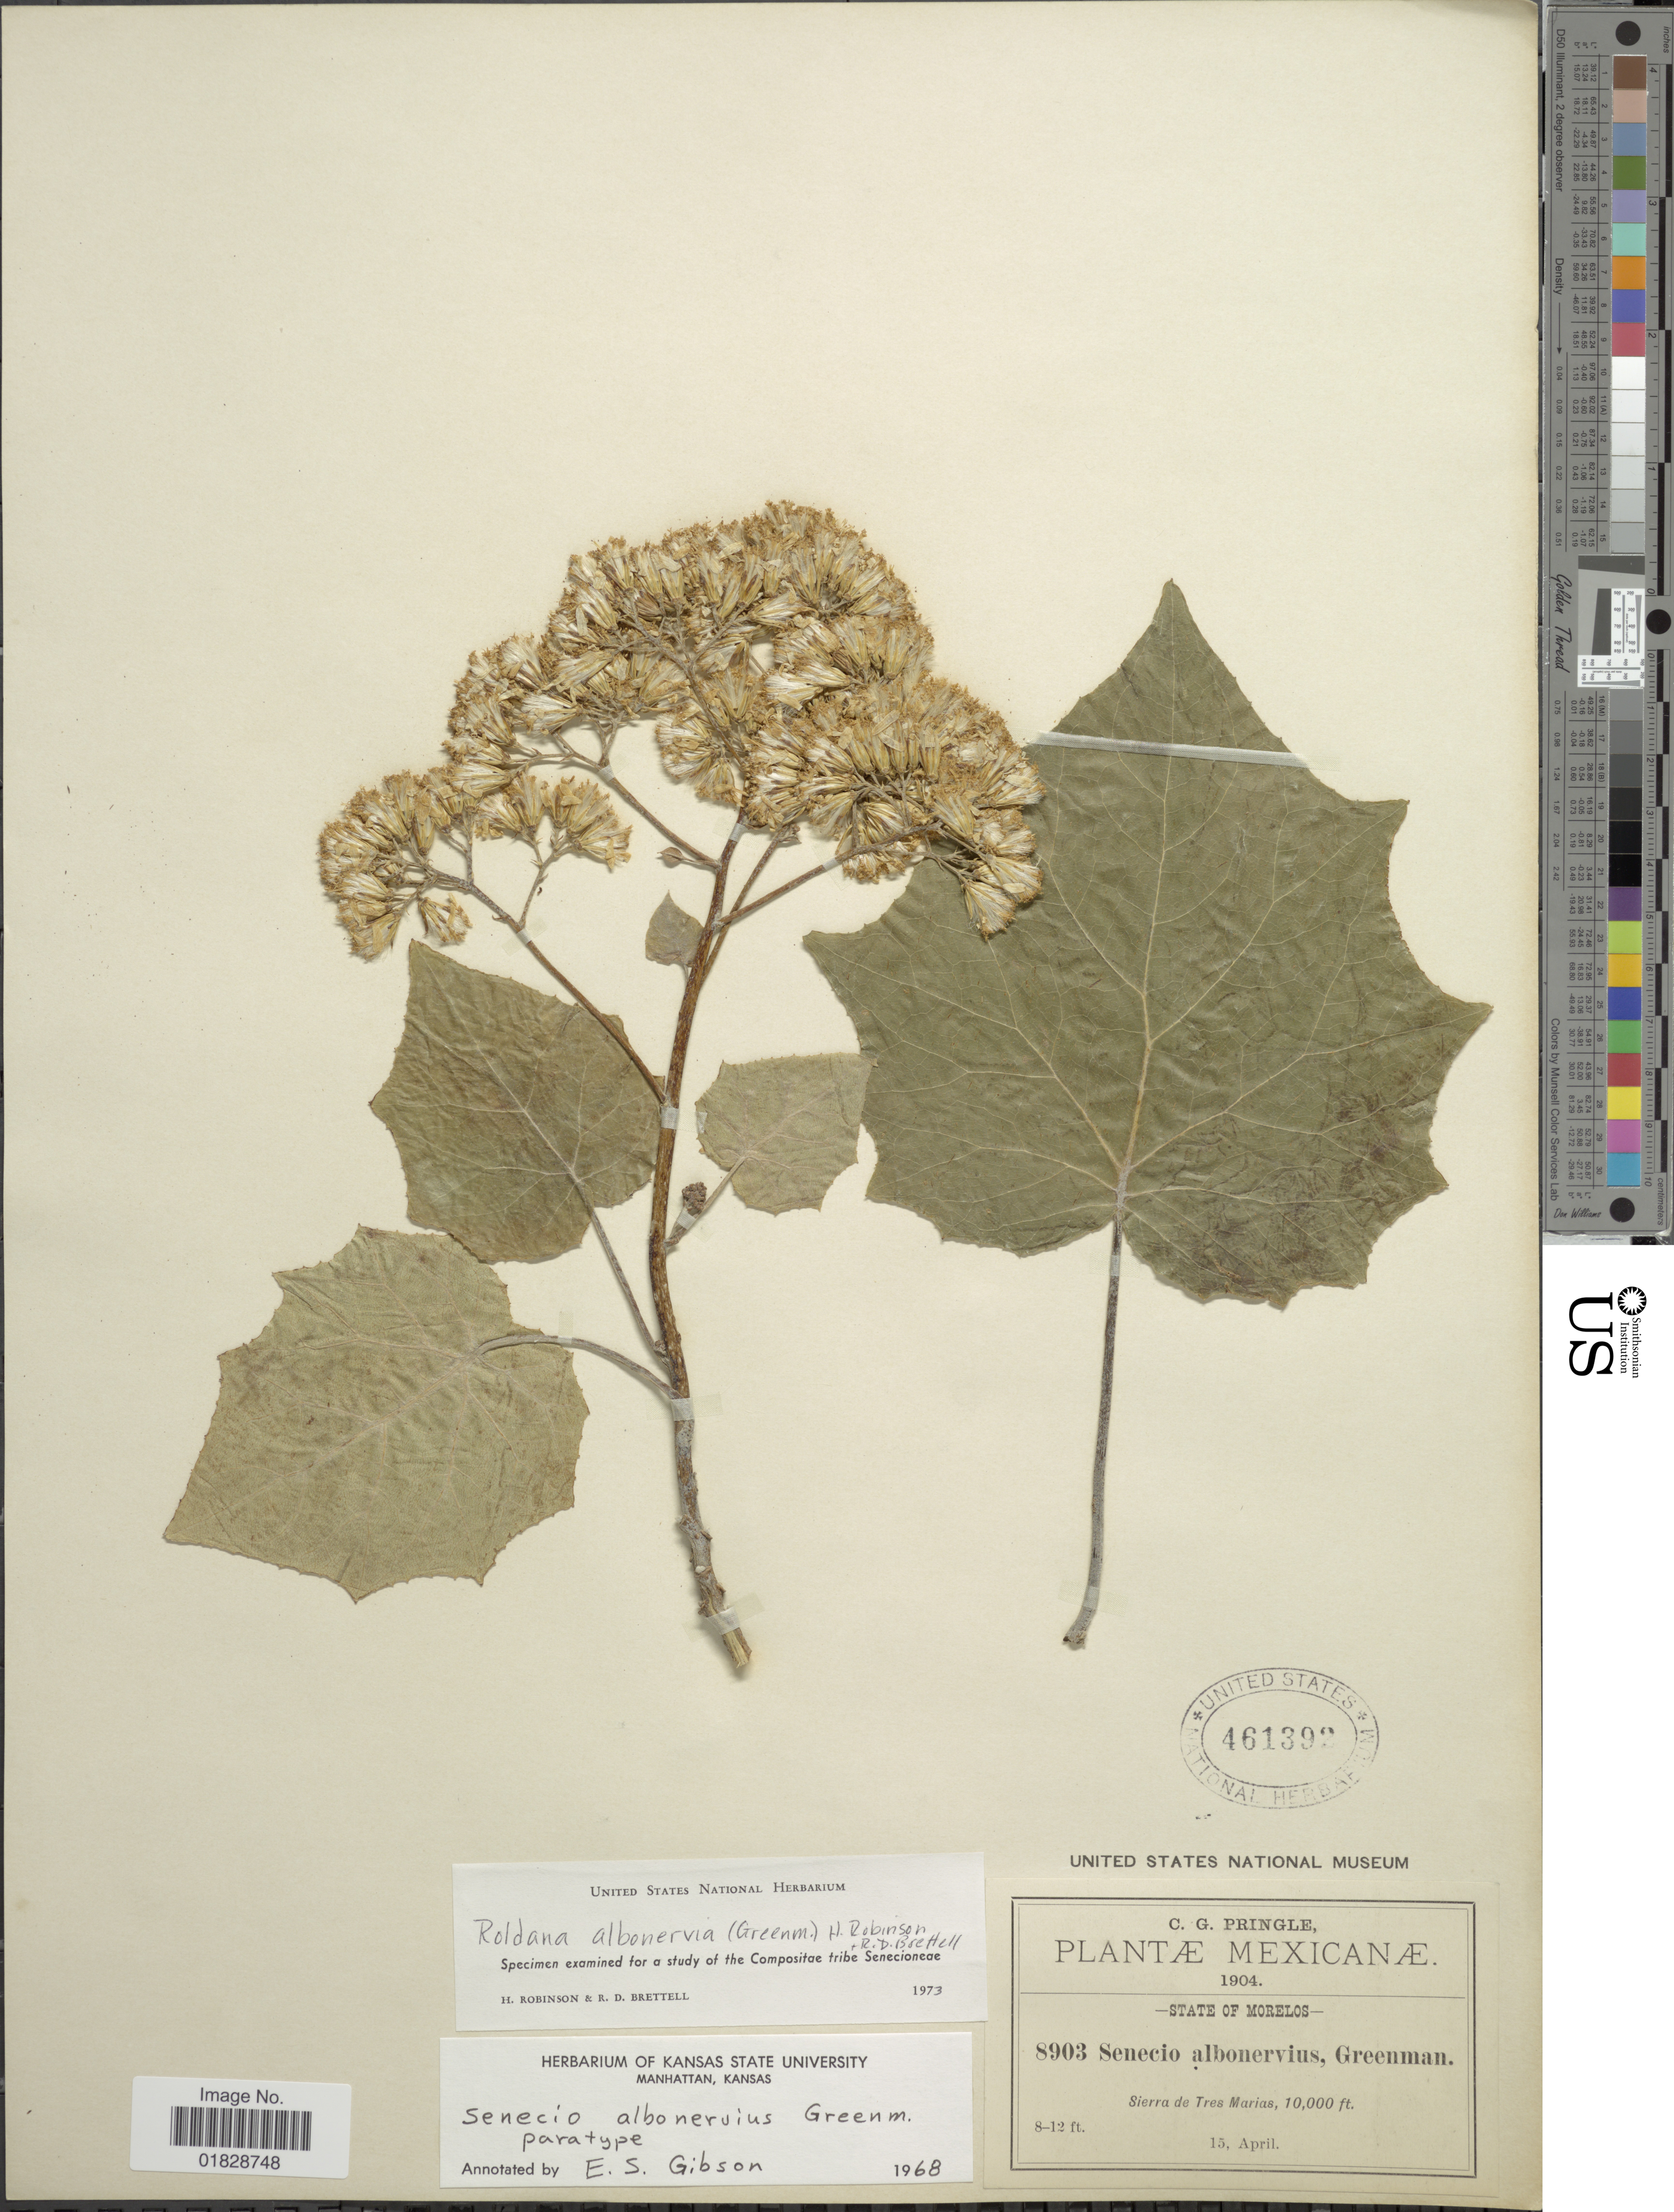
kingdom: Plantae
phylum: Tracheophyta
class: Magnoliopsida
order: Asterales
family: Asteraceae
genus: Roldana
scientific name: Roldana albonervia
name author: (Greenm.) H. Rob. & Brettell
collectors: C. G. Pringle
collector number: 8903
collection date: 1904-04-15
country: Mexico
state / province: Morelos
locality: State of Morelos. Sierra de Tres Marias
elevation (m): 3048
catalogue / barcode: US 461392